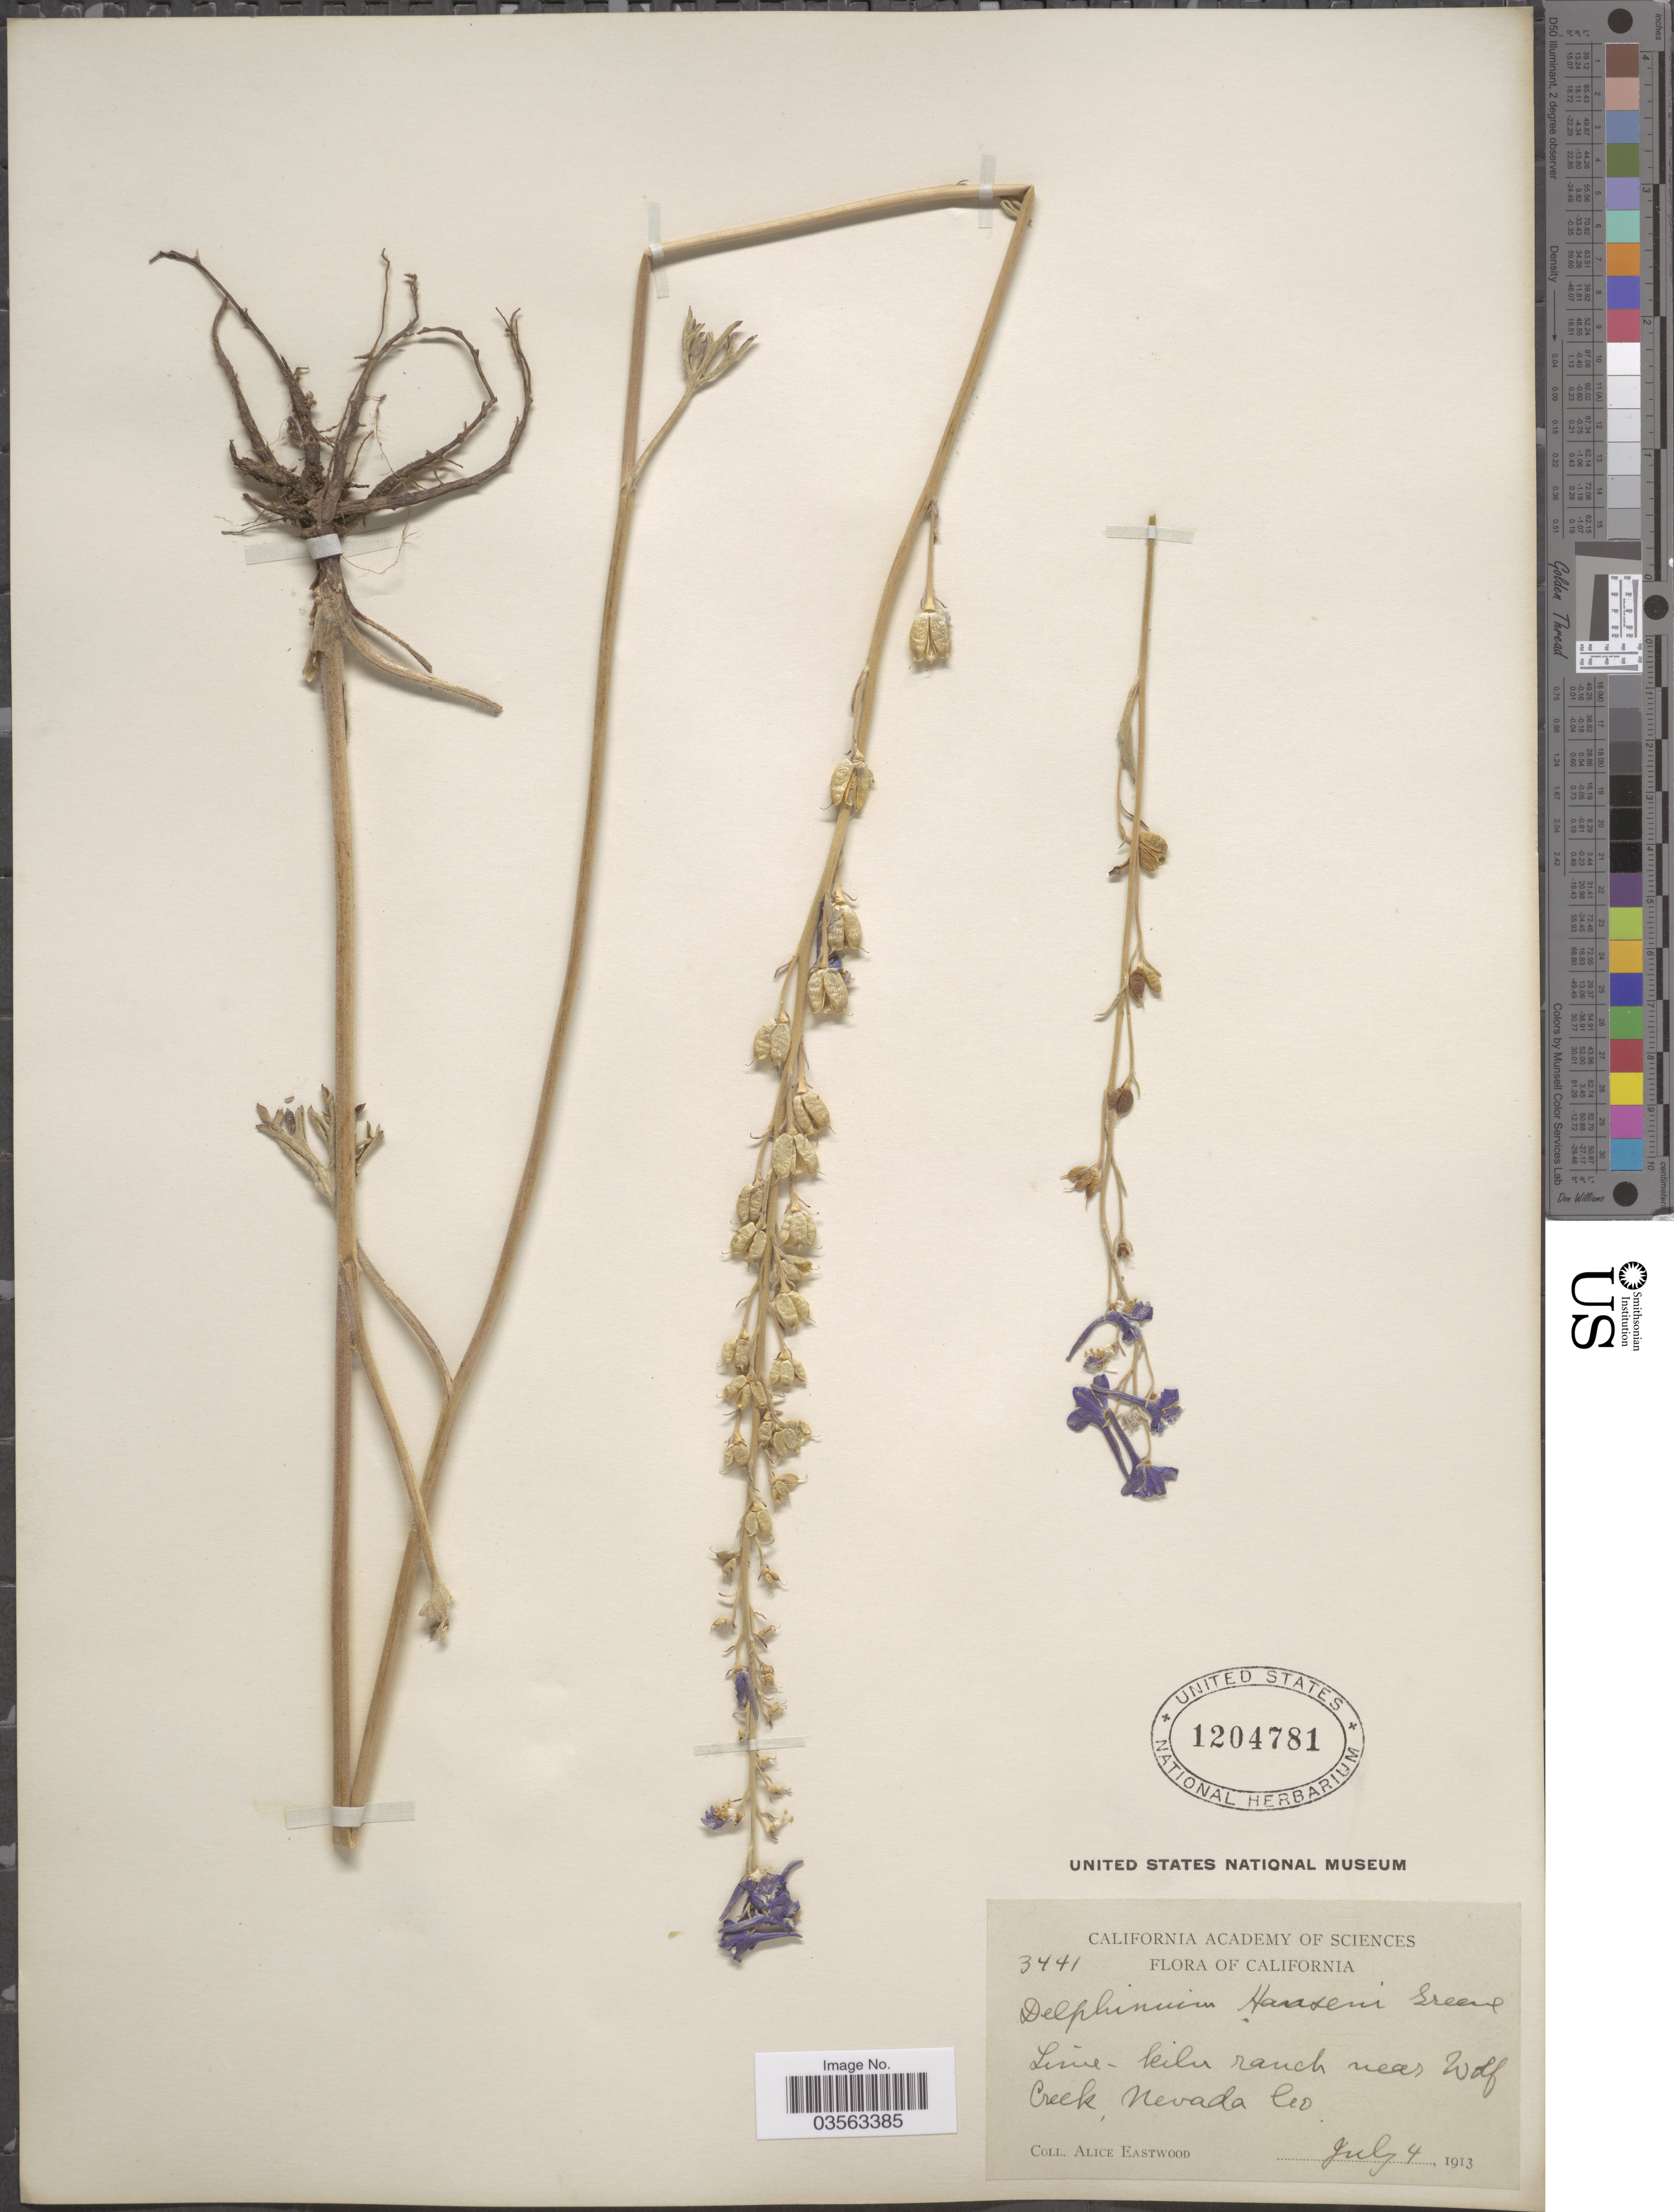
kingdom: Plantae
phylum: Tracheophyta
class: Magnoliopsida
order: Ranunculales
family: Ranunculaceae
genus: Delphinium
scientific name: Delphinium hansenii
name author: (Greene) Greene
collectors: A. Eastwood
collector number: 3441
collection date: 1913-07-04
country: United States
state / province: California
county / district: Nevada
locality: Lime-kiln ranch near Wolf Creek, Nevada Co.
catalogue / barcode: US 1204781